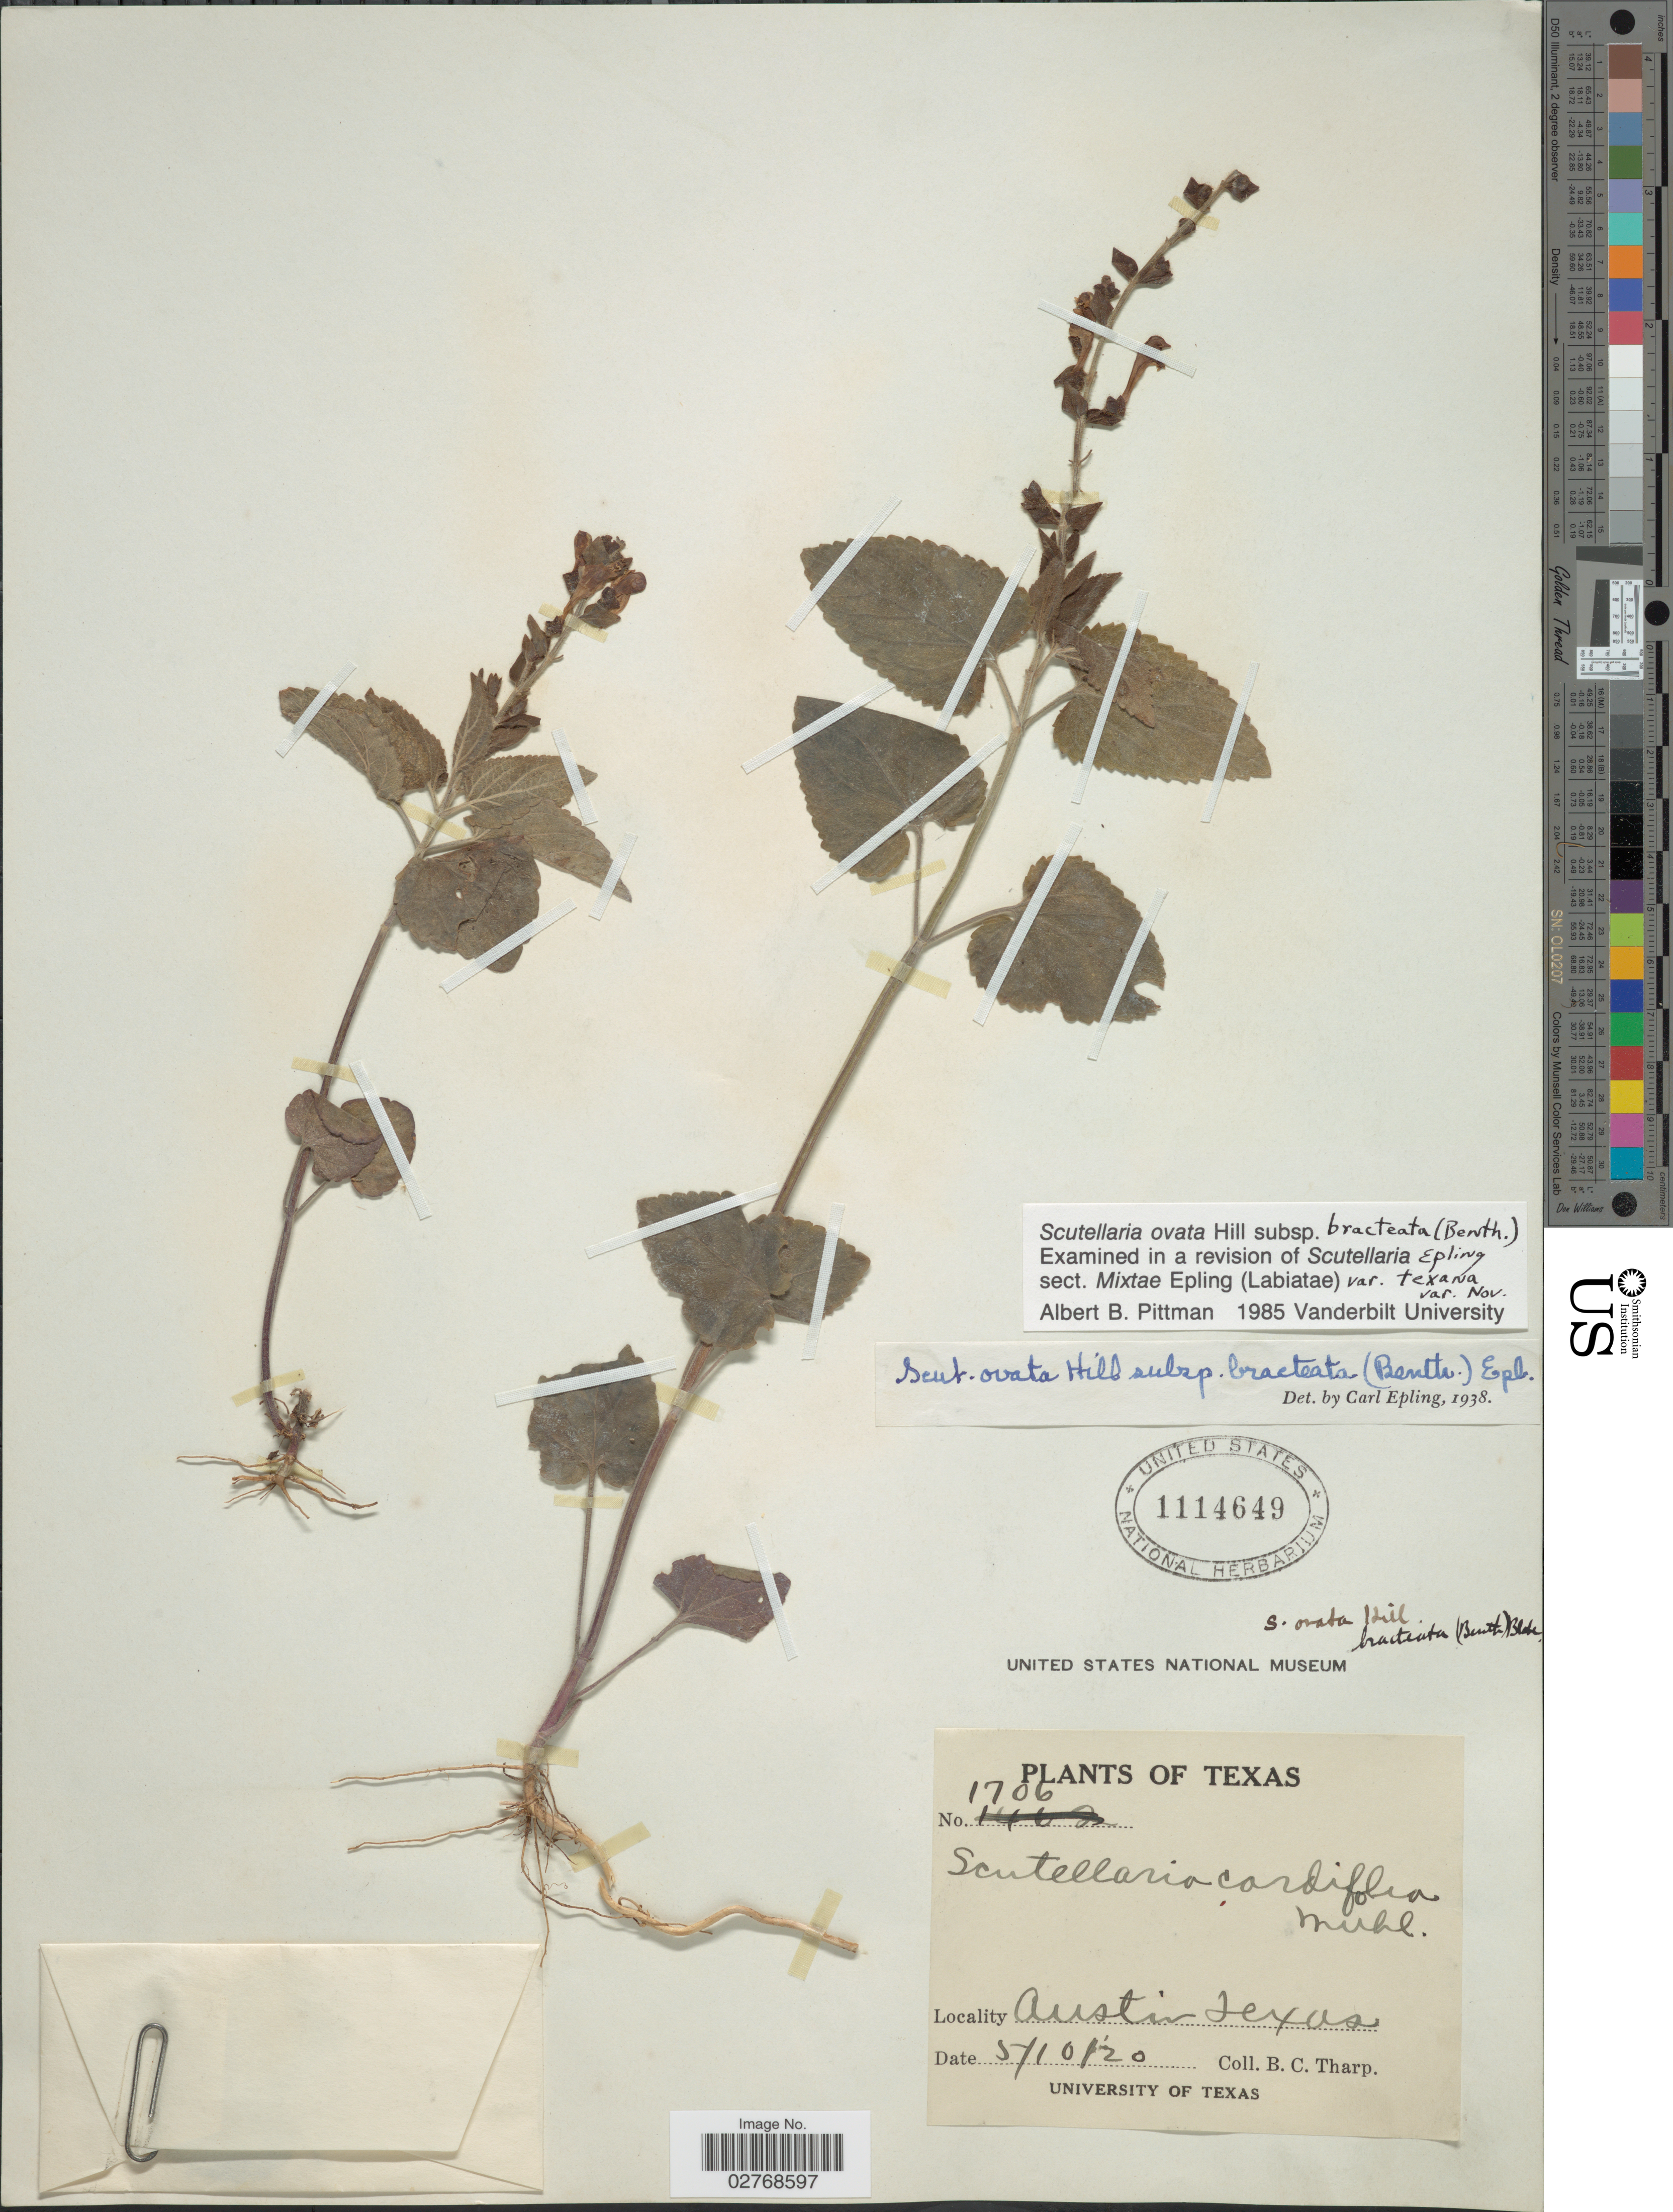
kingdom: Plantae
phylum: Tracheophyta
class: Magnoliopsida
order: Lamiales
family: Lamiaceae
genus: Scutellaria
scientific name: Scutellaria ovata subsp. bracteata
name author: (Benth.) Epling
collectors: B. C. Tharp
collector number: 1706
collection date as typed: Transcribed d/m/y: 10/5/20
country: United States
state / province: Texas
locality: Austin.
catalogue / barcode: US 1114649